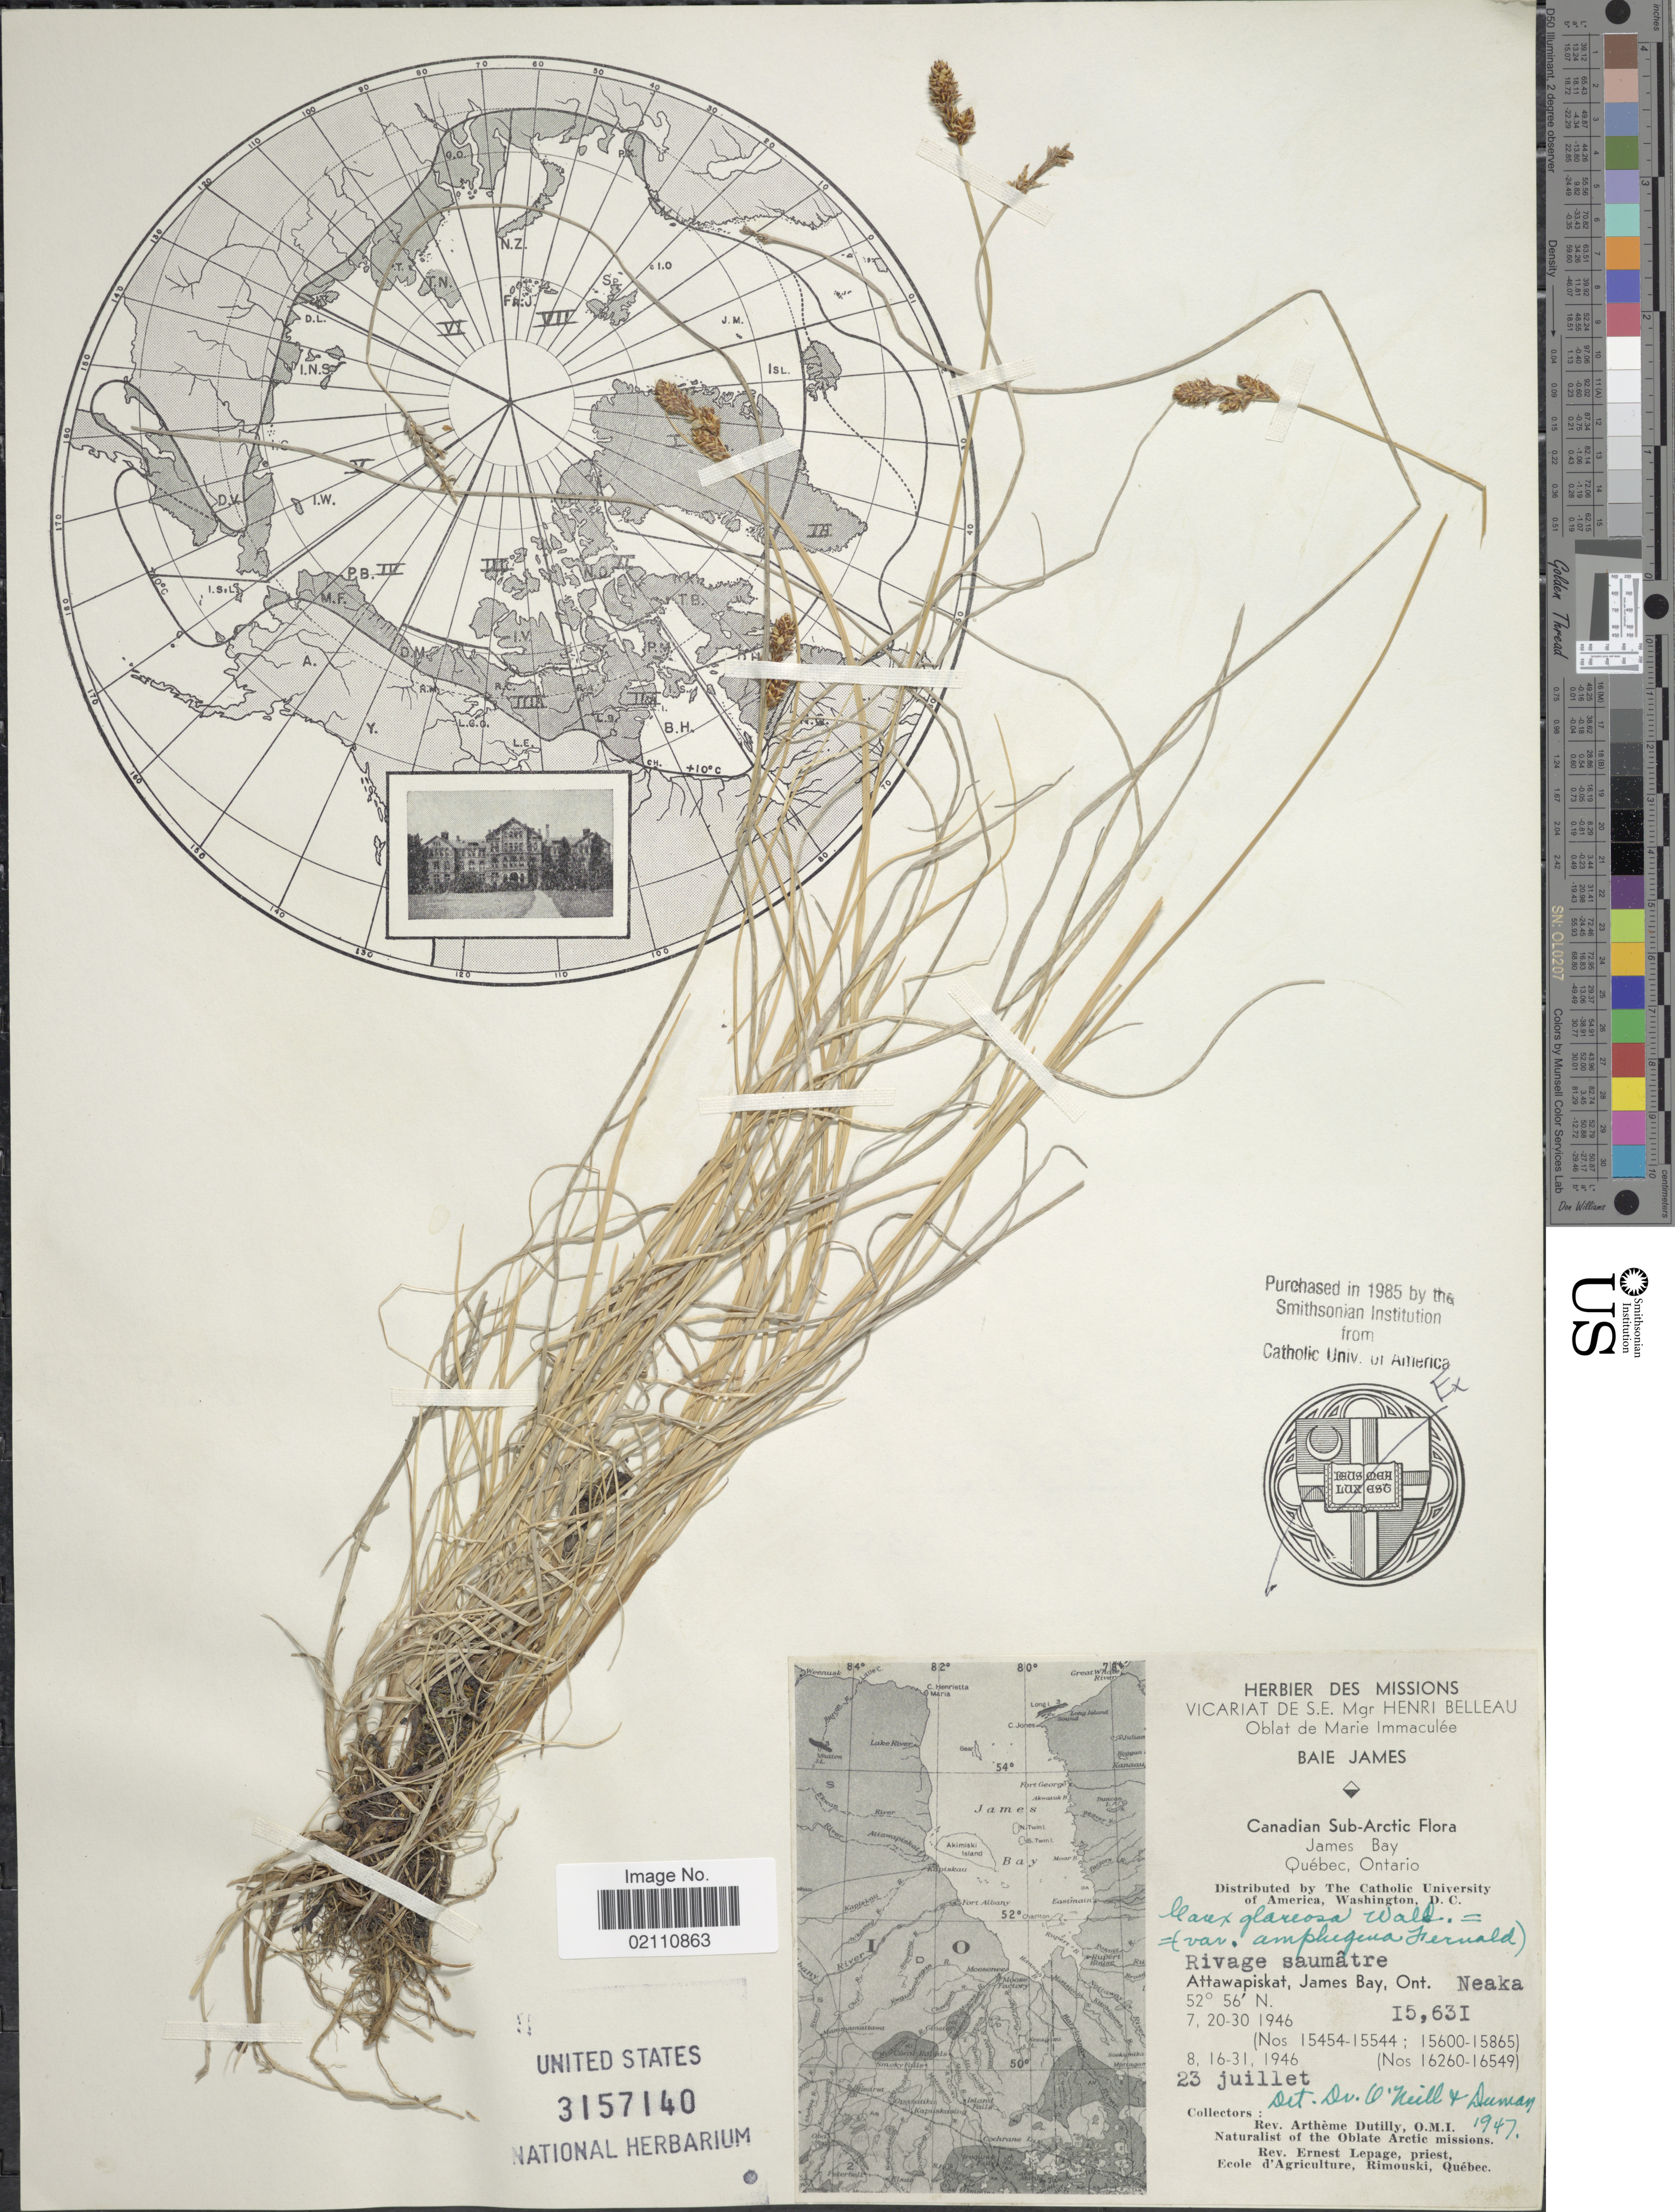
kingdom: Plantae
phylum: Tracheophyta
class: Liliopsida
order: Poales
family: Cyperaceae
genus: Carex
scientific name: Carex glareosa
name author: Schkuhr ex Wahlenb.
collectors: A. Dutilly & E. Lepage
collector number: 15631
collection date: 1946-07-23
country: Canada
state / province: Ontario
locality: Baie James, Canadian Sub-Arctic, James Bay, Quebec, Ontario, Attawapiskat, James Bay, Ont., Neaka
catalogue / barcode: US 3157140